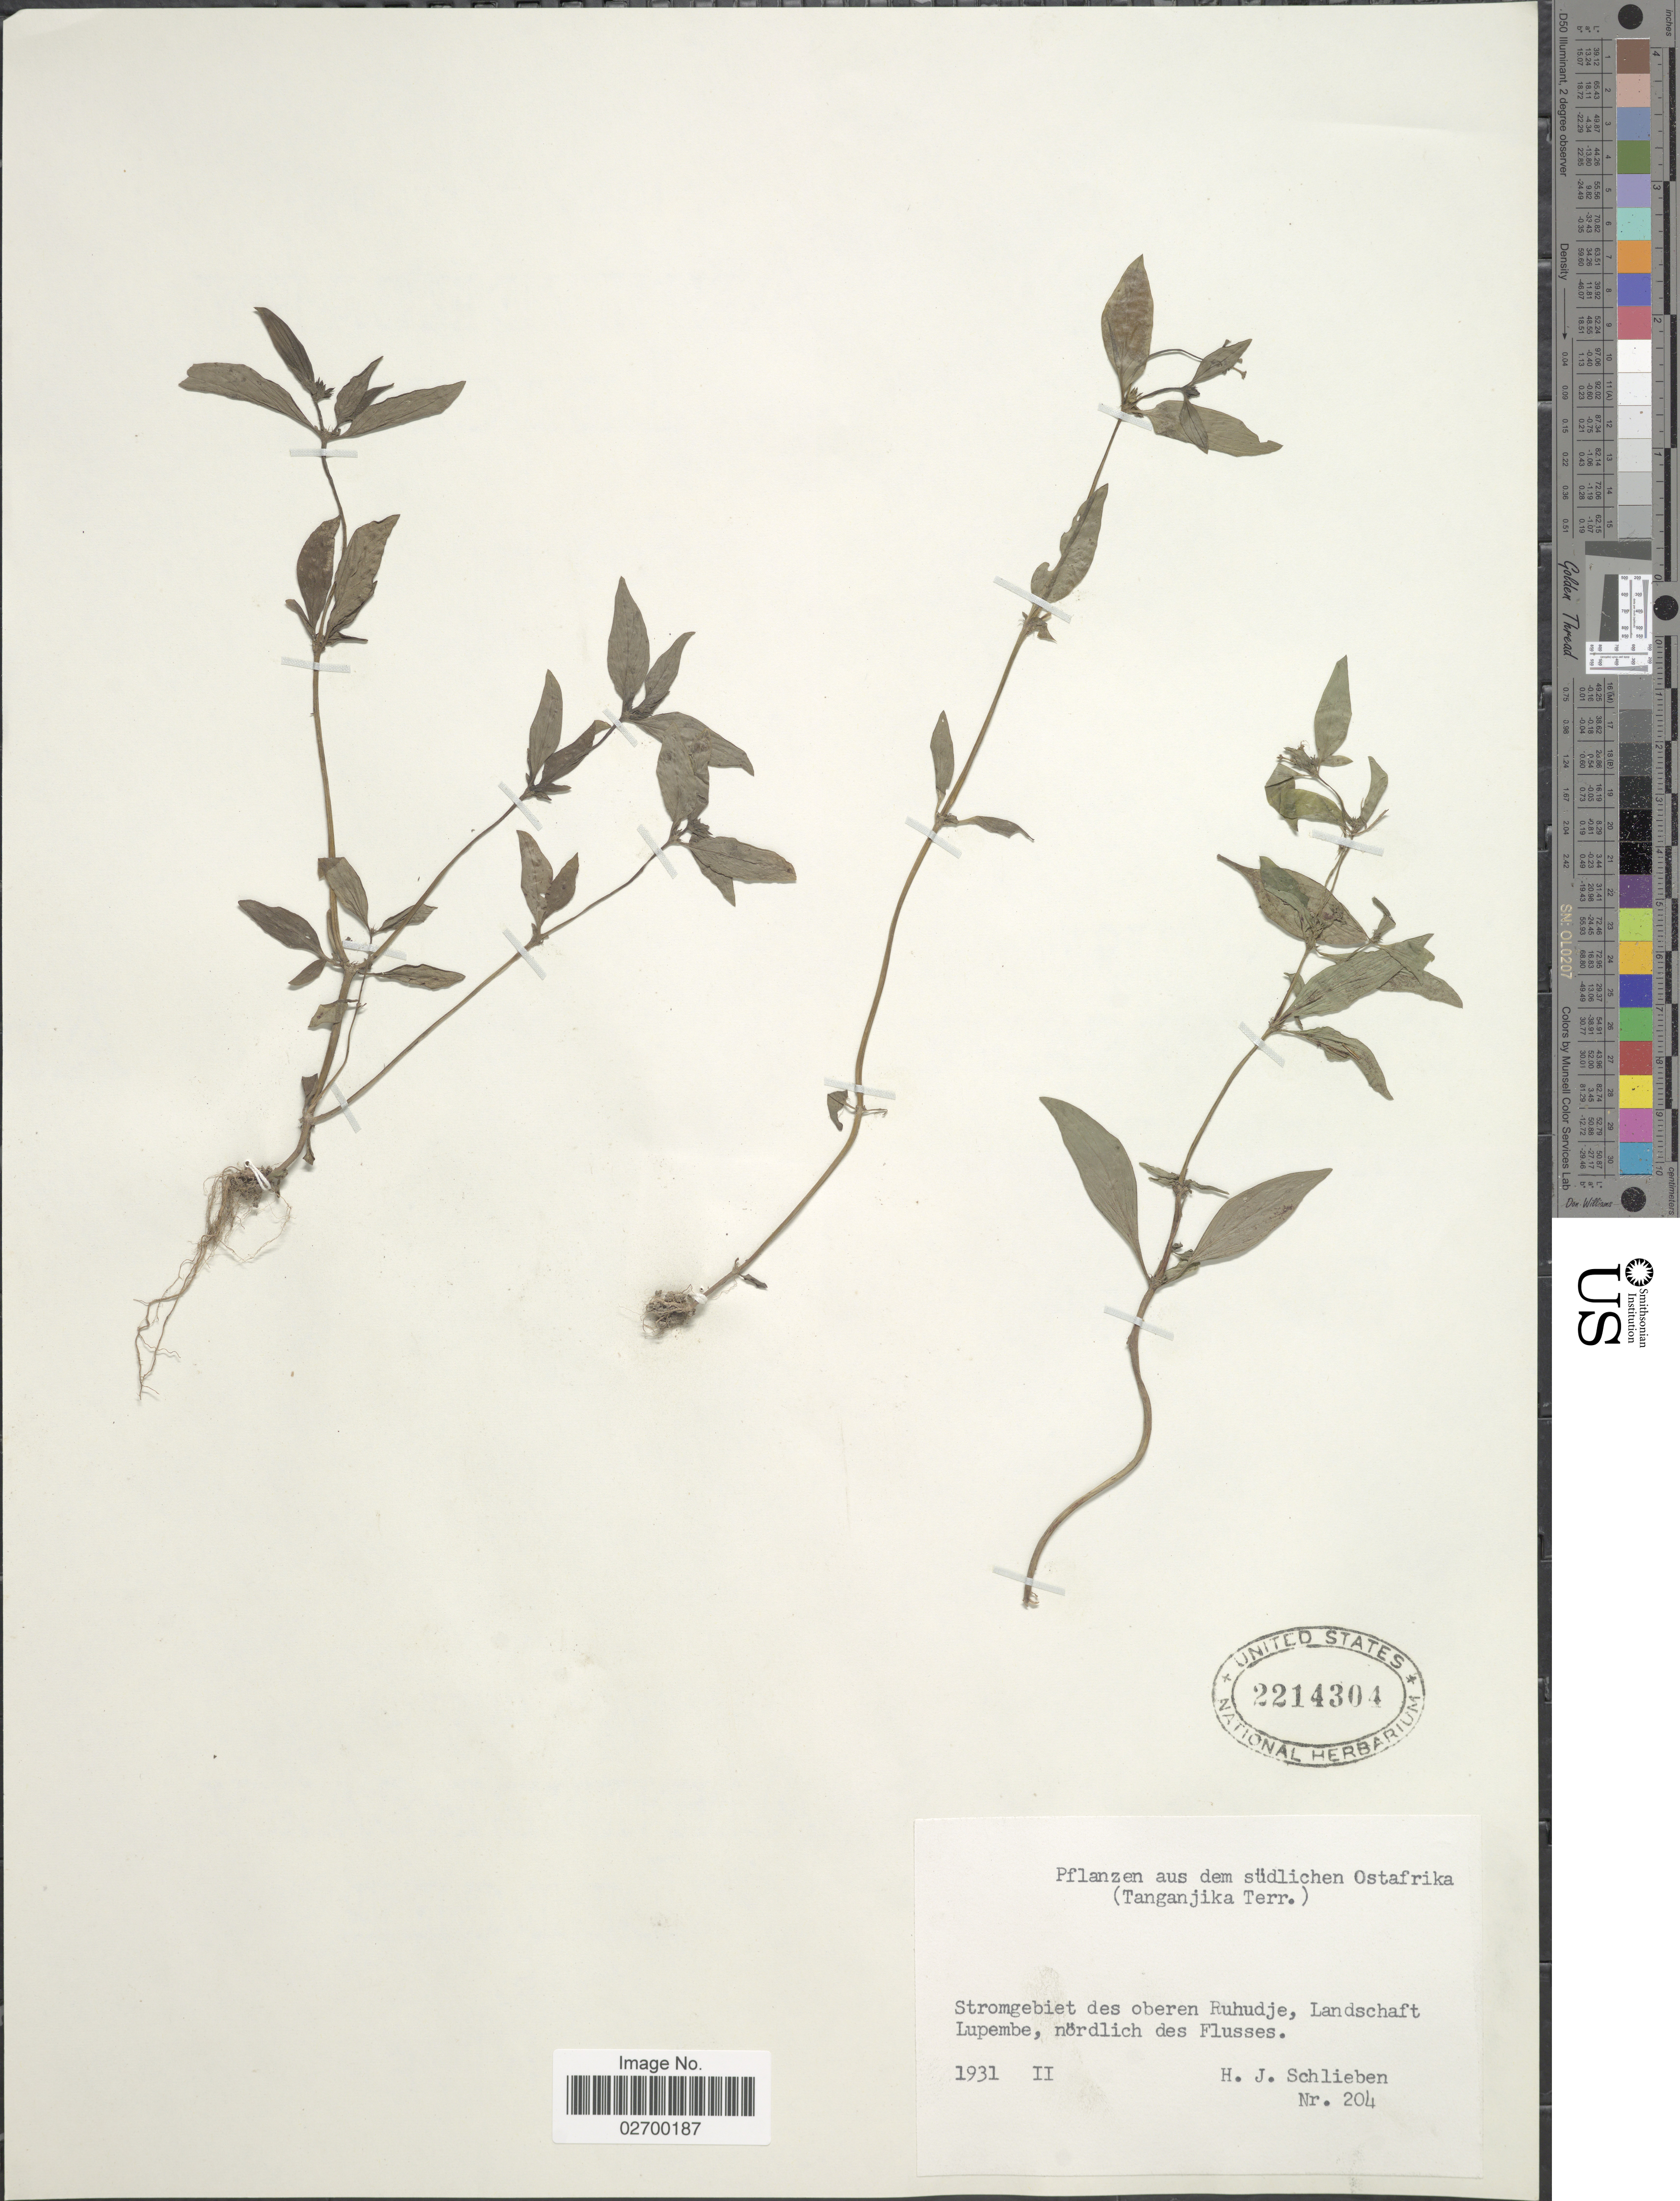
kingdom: Plantae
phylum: Tracheophyta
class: Magnoliopsida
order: Gentianales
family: Rubiaceae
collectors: H. J. Schlieben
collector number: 204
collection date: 1931-02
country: Tanzania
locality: Sudlichen Ostafrika. (Tanganjika Terr.) Stromgebiet des oberen Ruhudje, Landschaft Lupembe, nordlich des Flusses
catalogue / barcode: US 2214304